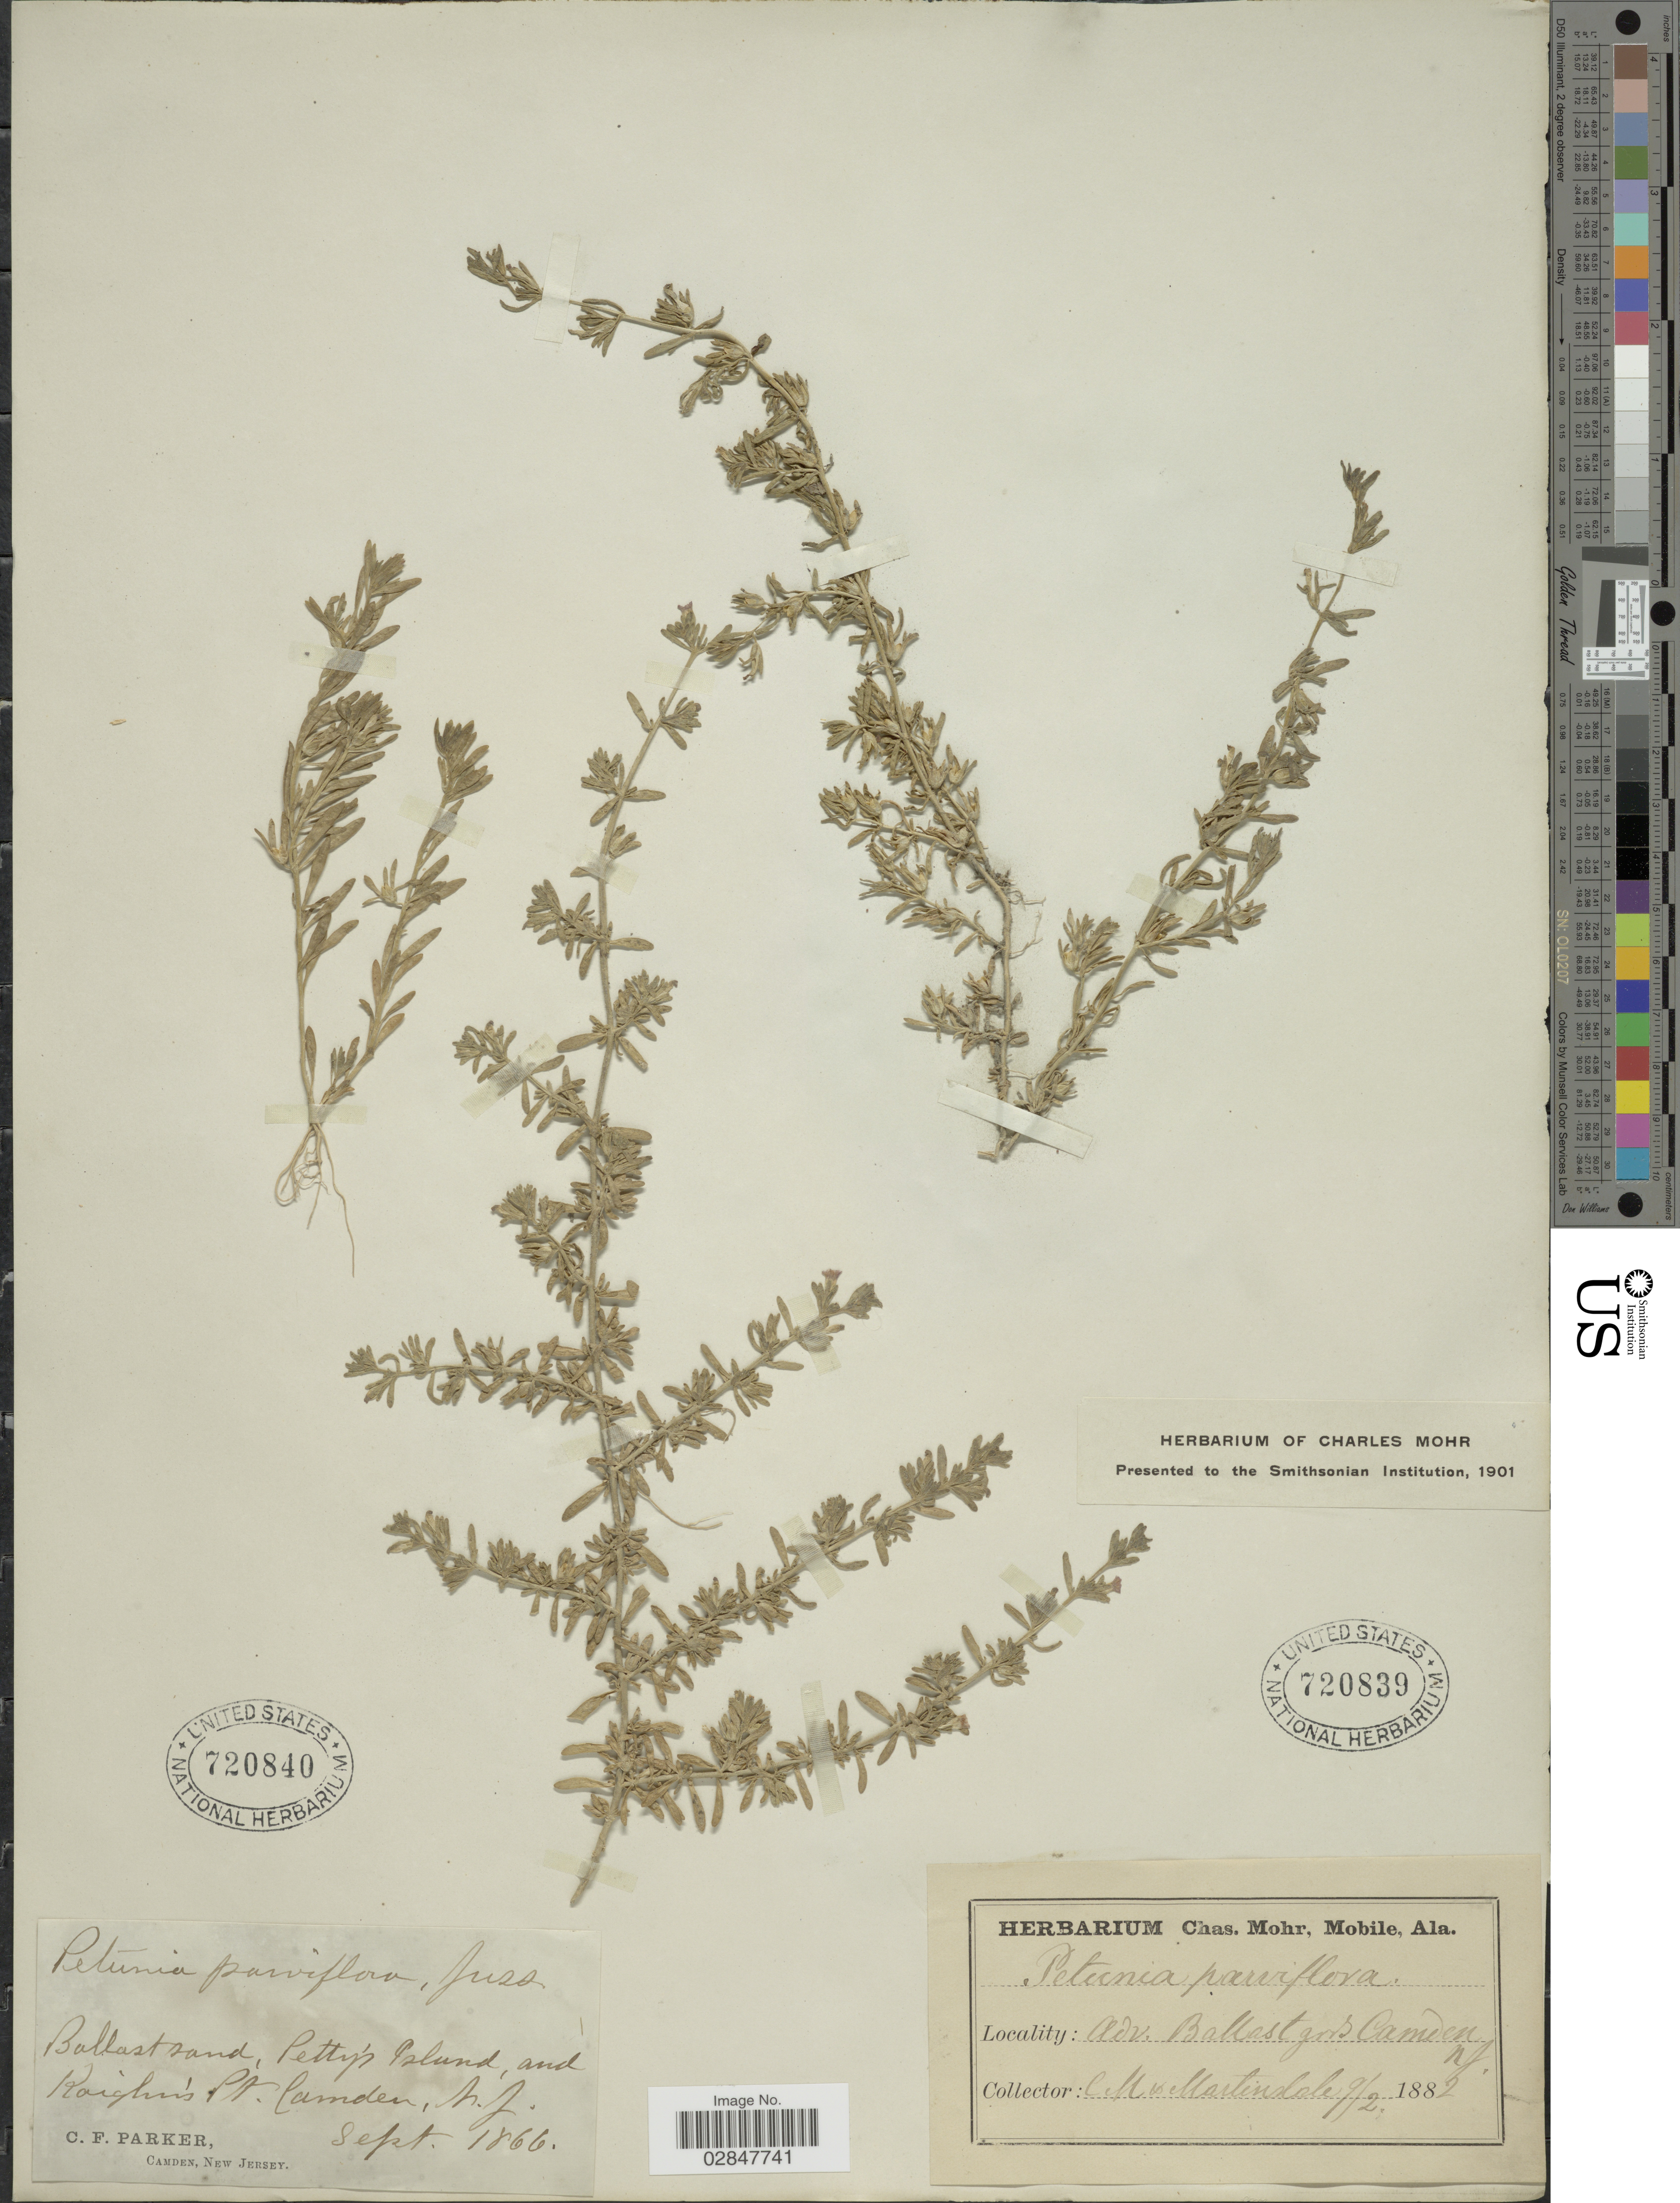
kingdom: Plantae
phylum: Tracheophyta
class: Magnoliopsida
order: Solanales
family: Solanaceae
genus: Petunia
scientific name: Petunia parviflora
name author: Juss.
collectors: C. F. Parker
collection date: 1866-09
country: United States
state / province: New Jersey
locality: Ballast sand, Pettys Island, and Kaighns Pt, Camden.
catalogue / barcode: US 720840